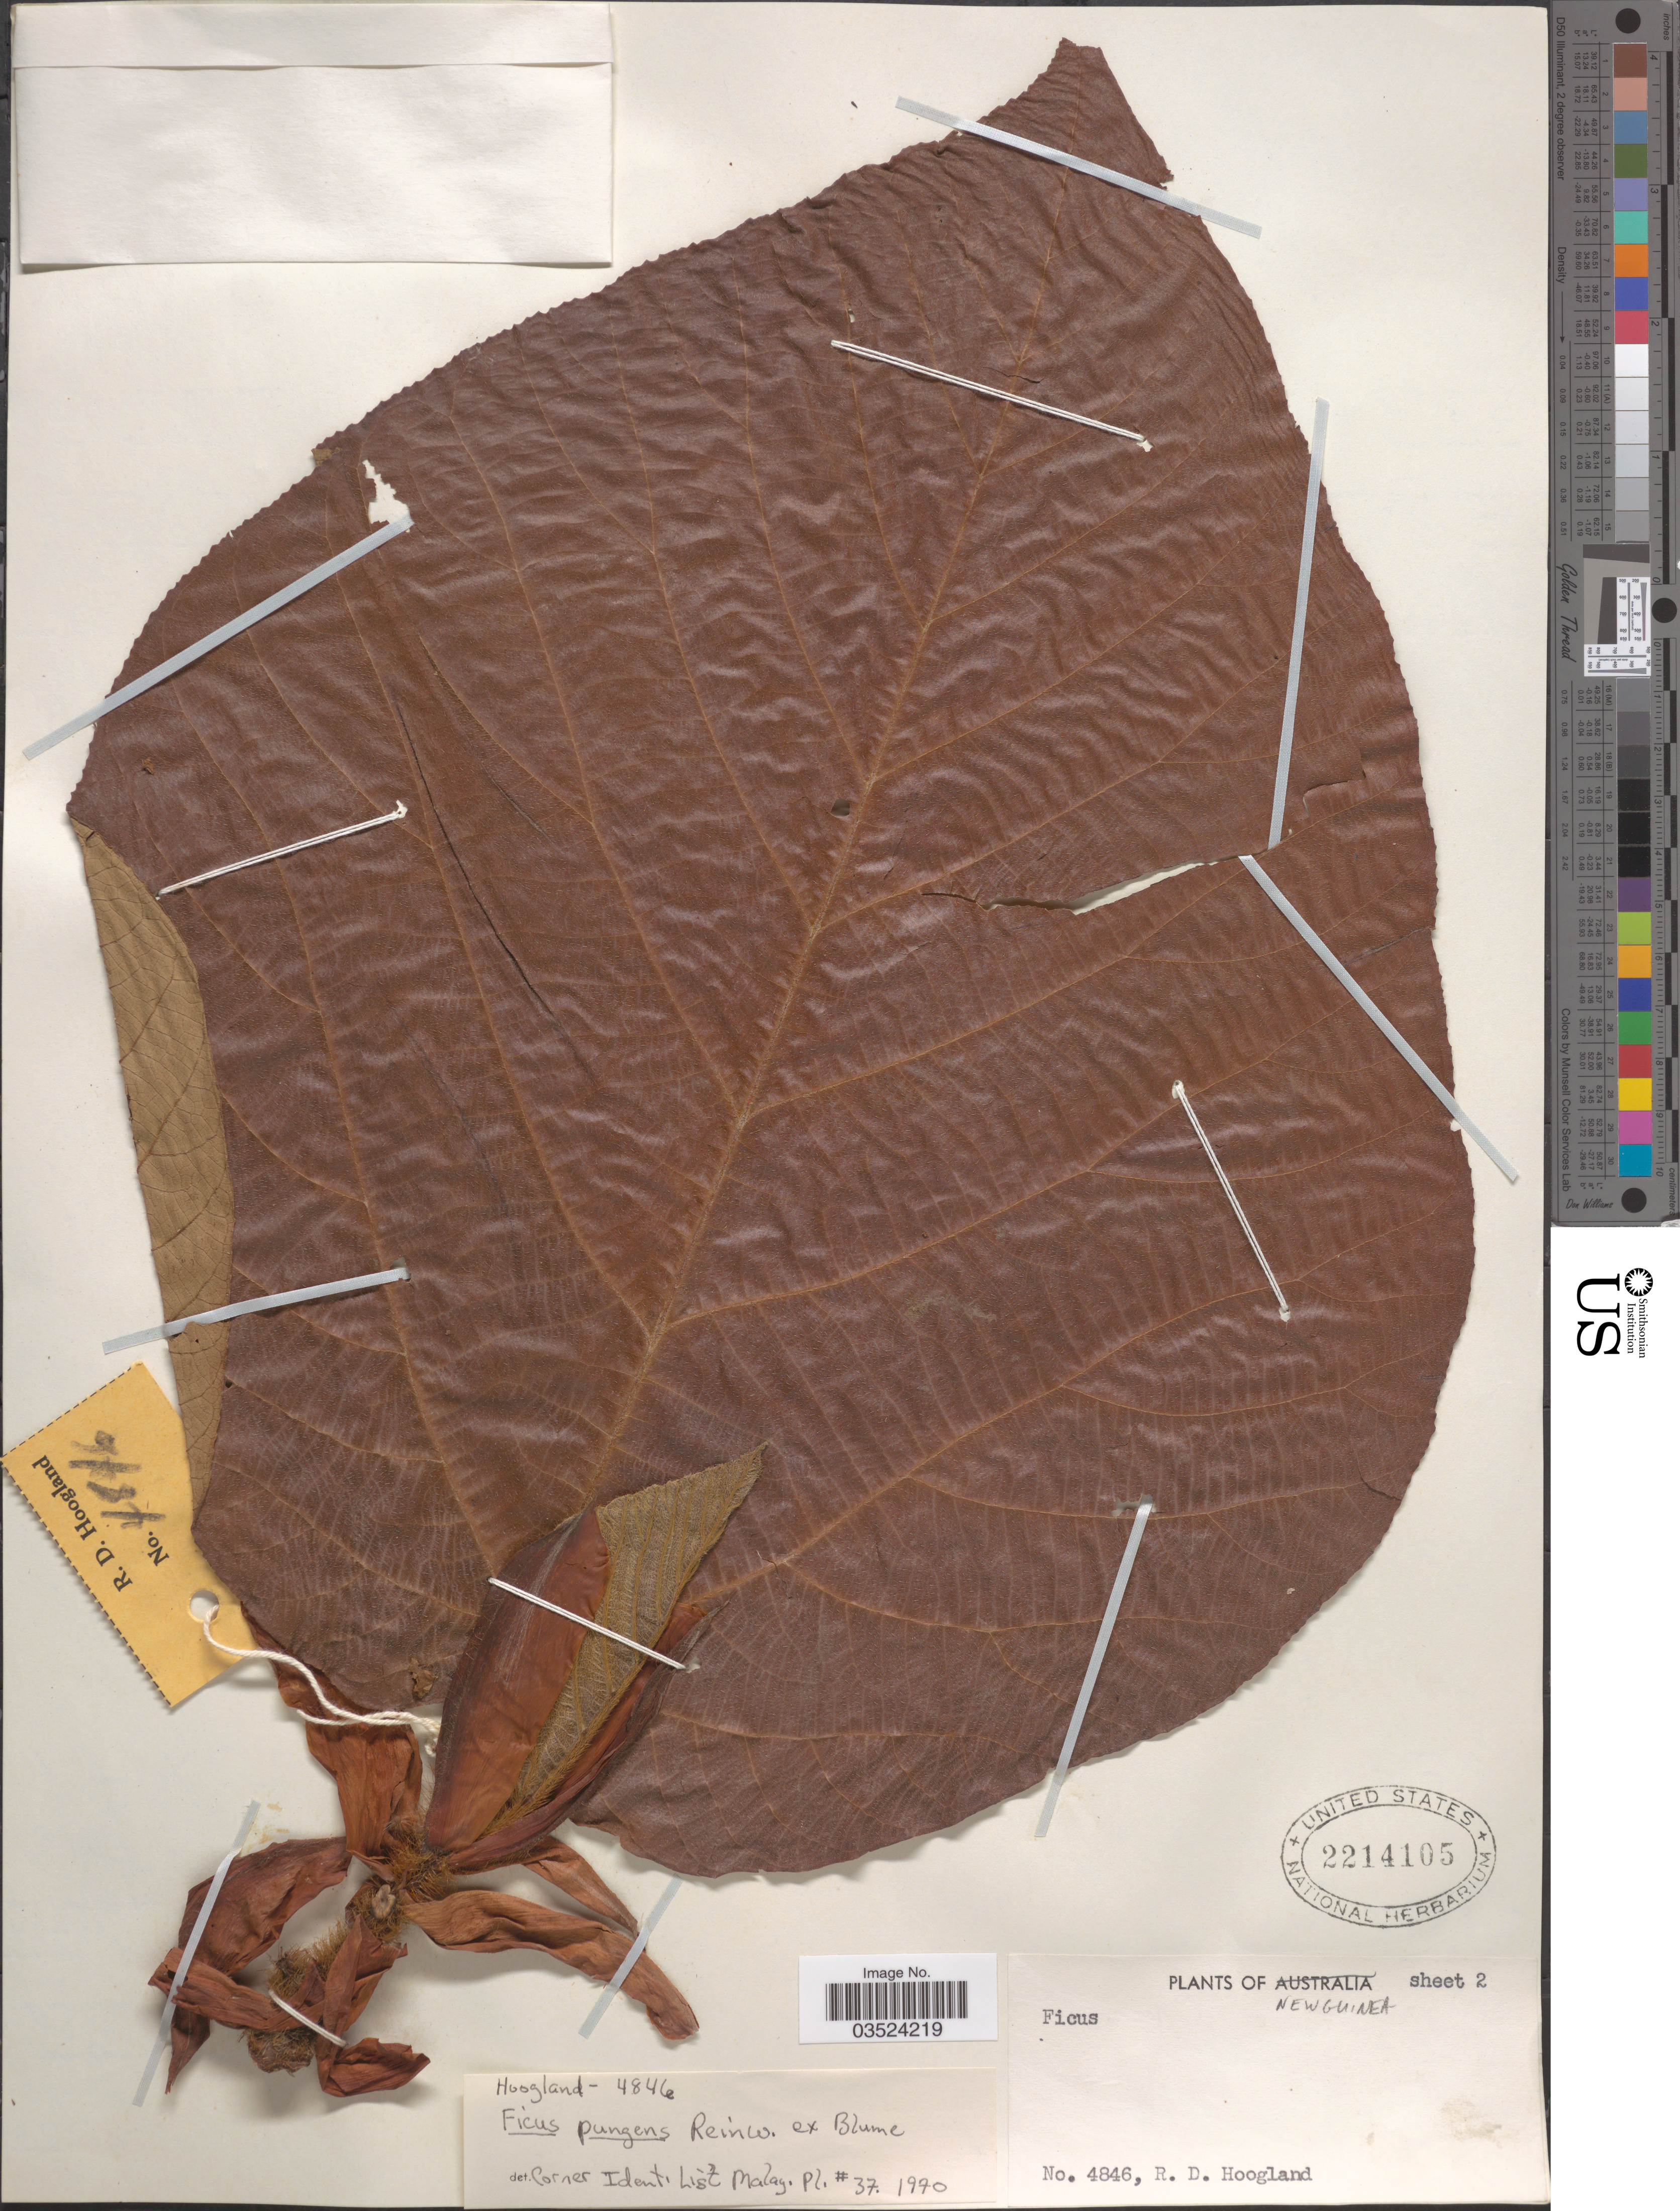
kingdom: Plantae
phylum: Tracheophyta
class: Magnoliopsida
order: Rosales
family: Moraceae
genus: Ficus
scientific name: Ficus pungens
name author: Reinw. ex Blume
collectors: R. D. Hoogland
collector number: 4846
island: New Guinea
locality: New Guinea.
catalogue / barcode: US 2214105